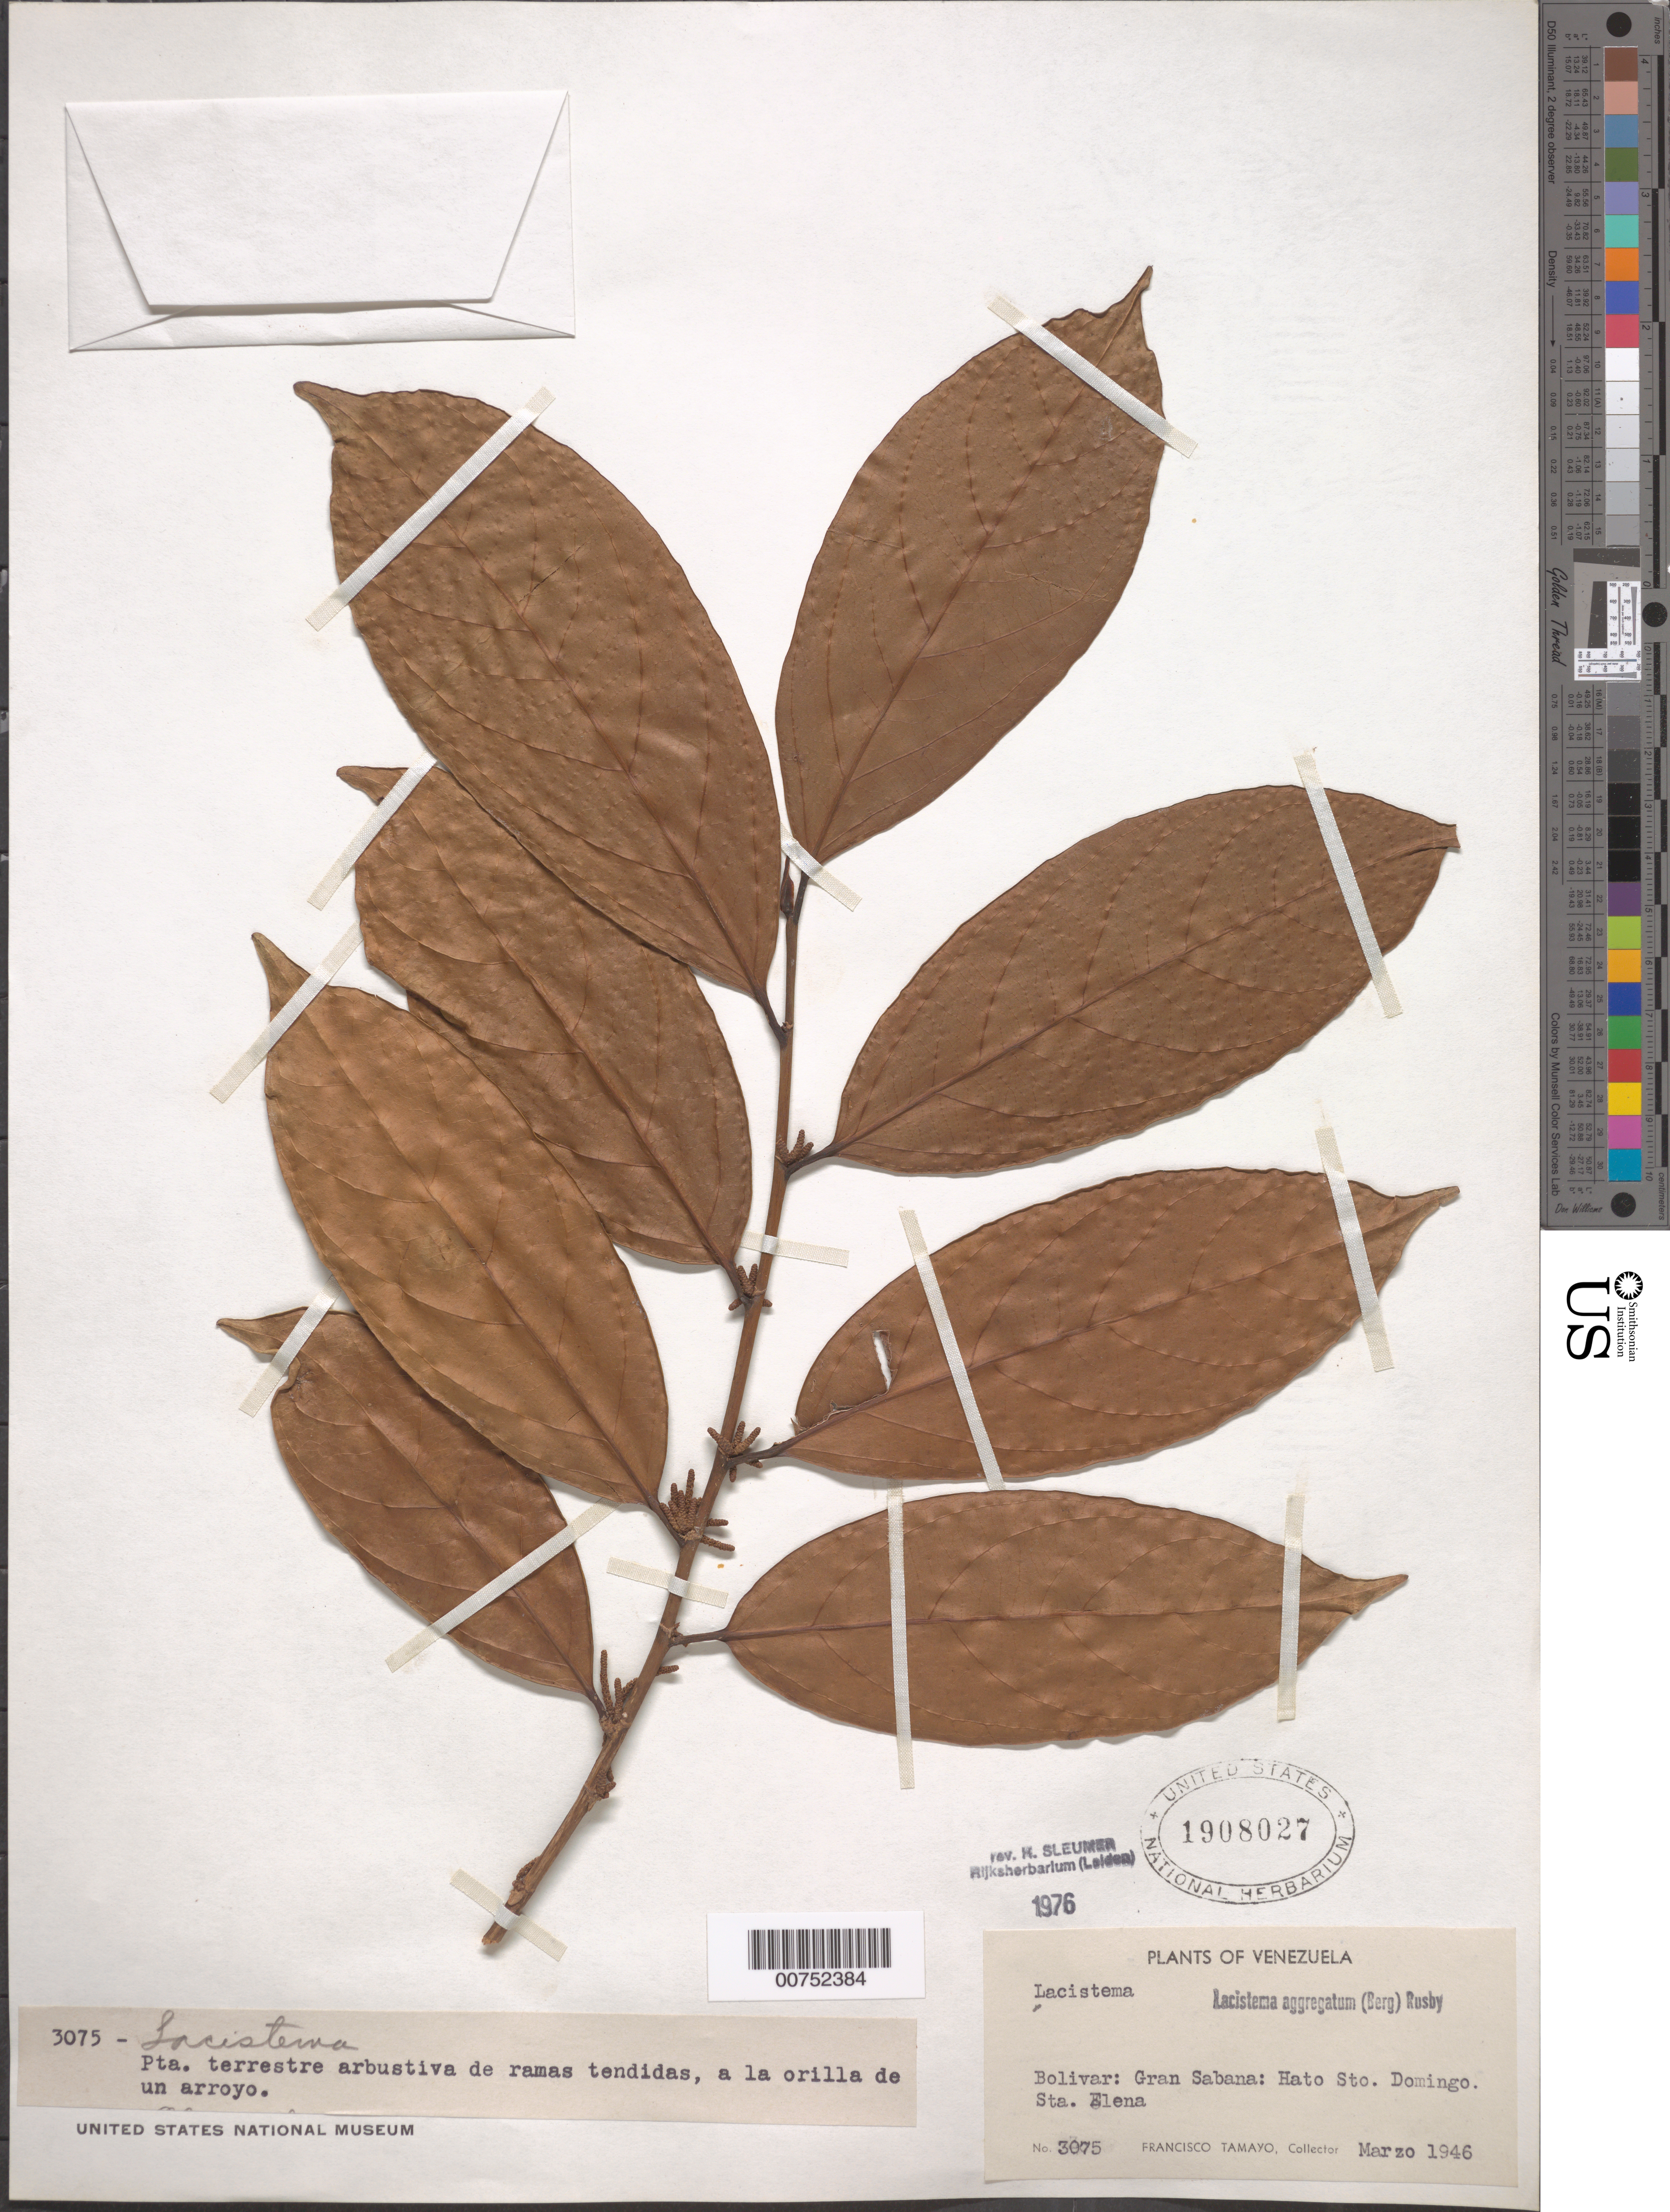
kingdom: Plantae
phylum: Tracheophyta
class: Magnoliopsida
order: Malpighiales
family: Lacistemataceae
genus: Lacistema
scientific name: Lacistema aggregatum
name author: (P.J. Bergius) Rusby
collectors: F. Tamayo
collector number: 3075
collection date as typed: Mar-46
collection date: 1946-03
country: Venezuela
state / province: Bolívar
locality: Gran Sabana, Sta. Elena, Hato Sto. Domingo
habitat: Orilla de un arroyo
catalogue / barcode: US 1908027